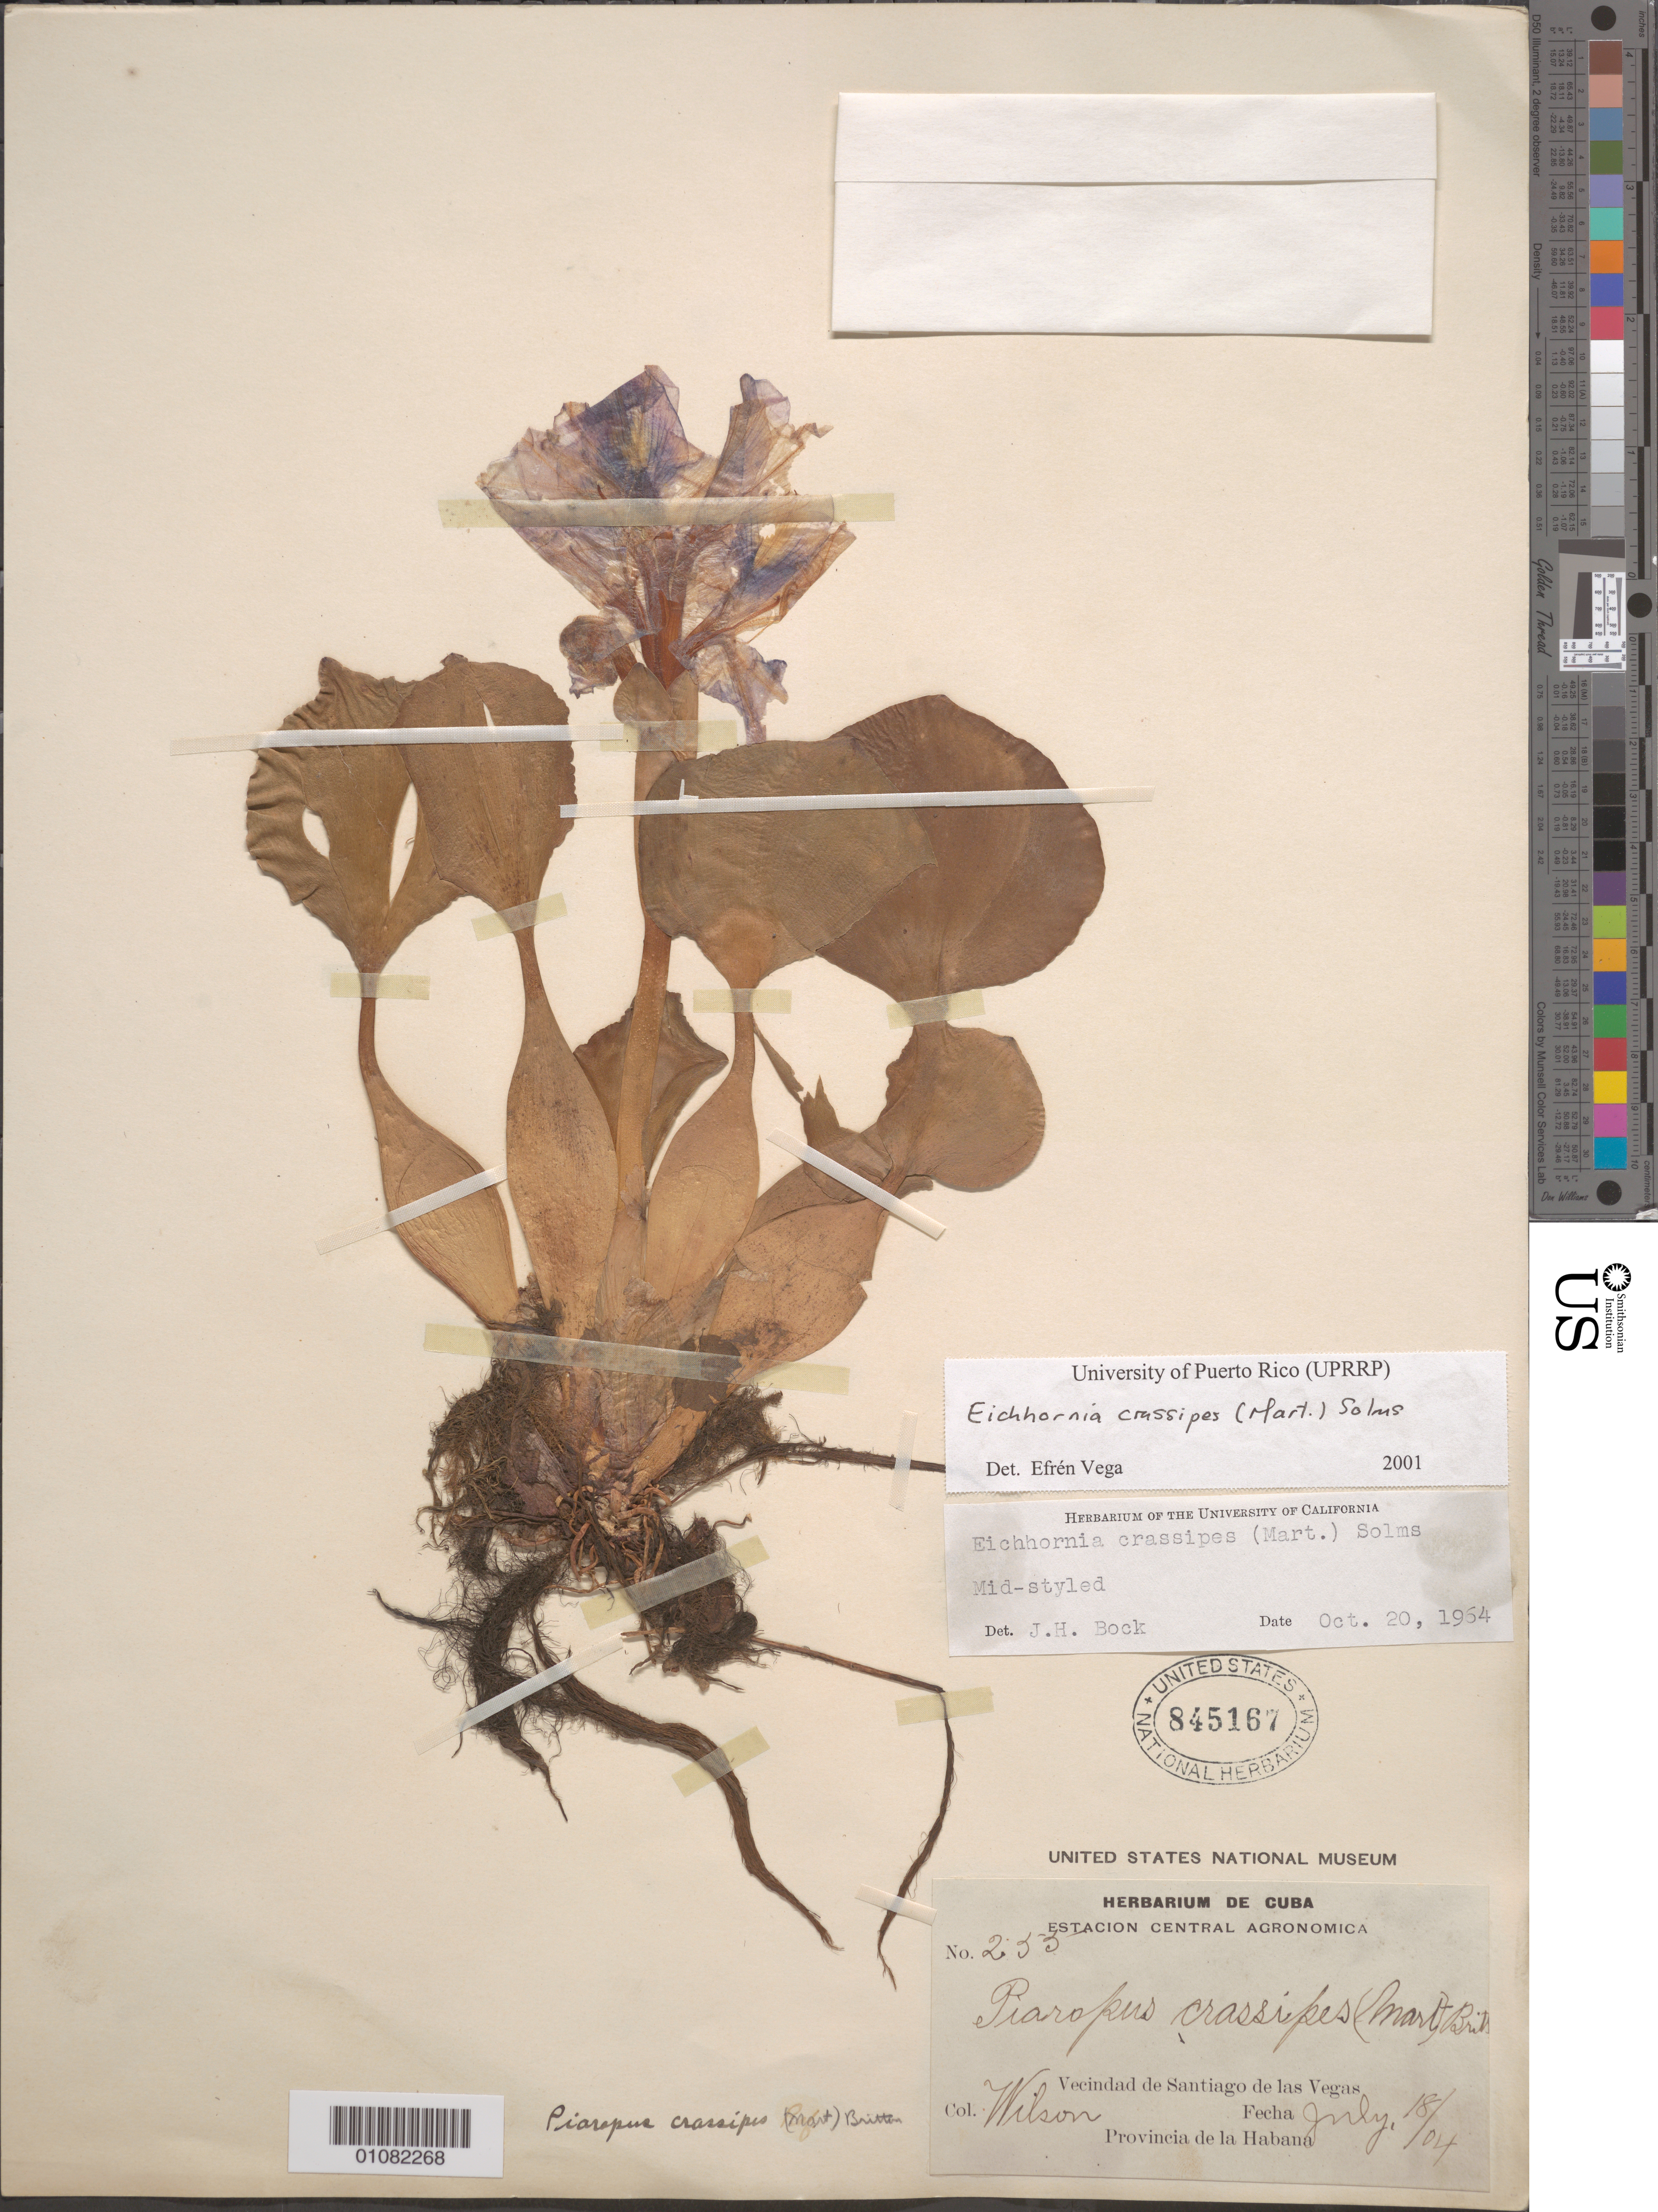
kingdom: Plantae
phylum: Tracheophyta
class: Liliopsida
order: Commelinales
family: Pontederiaceae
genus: Eichhornia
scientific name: Eichhornia crassipes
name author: (Mart.) Solms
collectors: -- Wilson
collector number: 233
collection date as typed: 18 Jul 1904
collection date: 1904-07-18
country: Cuba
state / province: La Habana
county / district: Municipio Boyeros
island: Cuba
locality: Santiago de las Vegas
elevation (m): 97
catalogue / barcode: US 845167